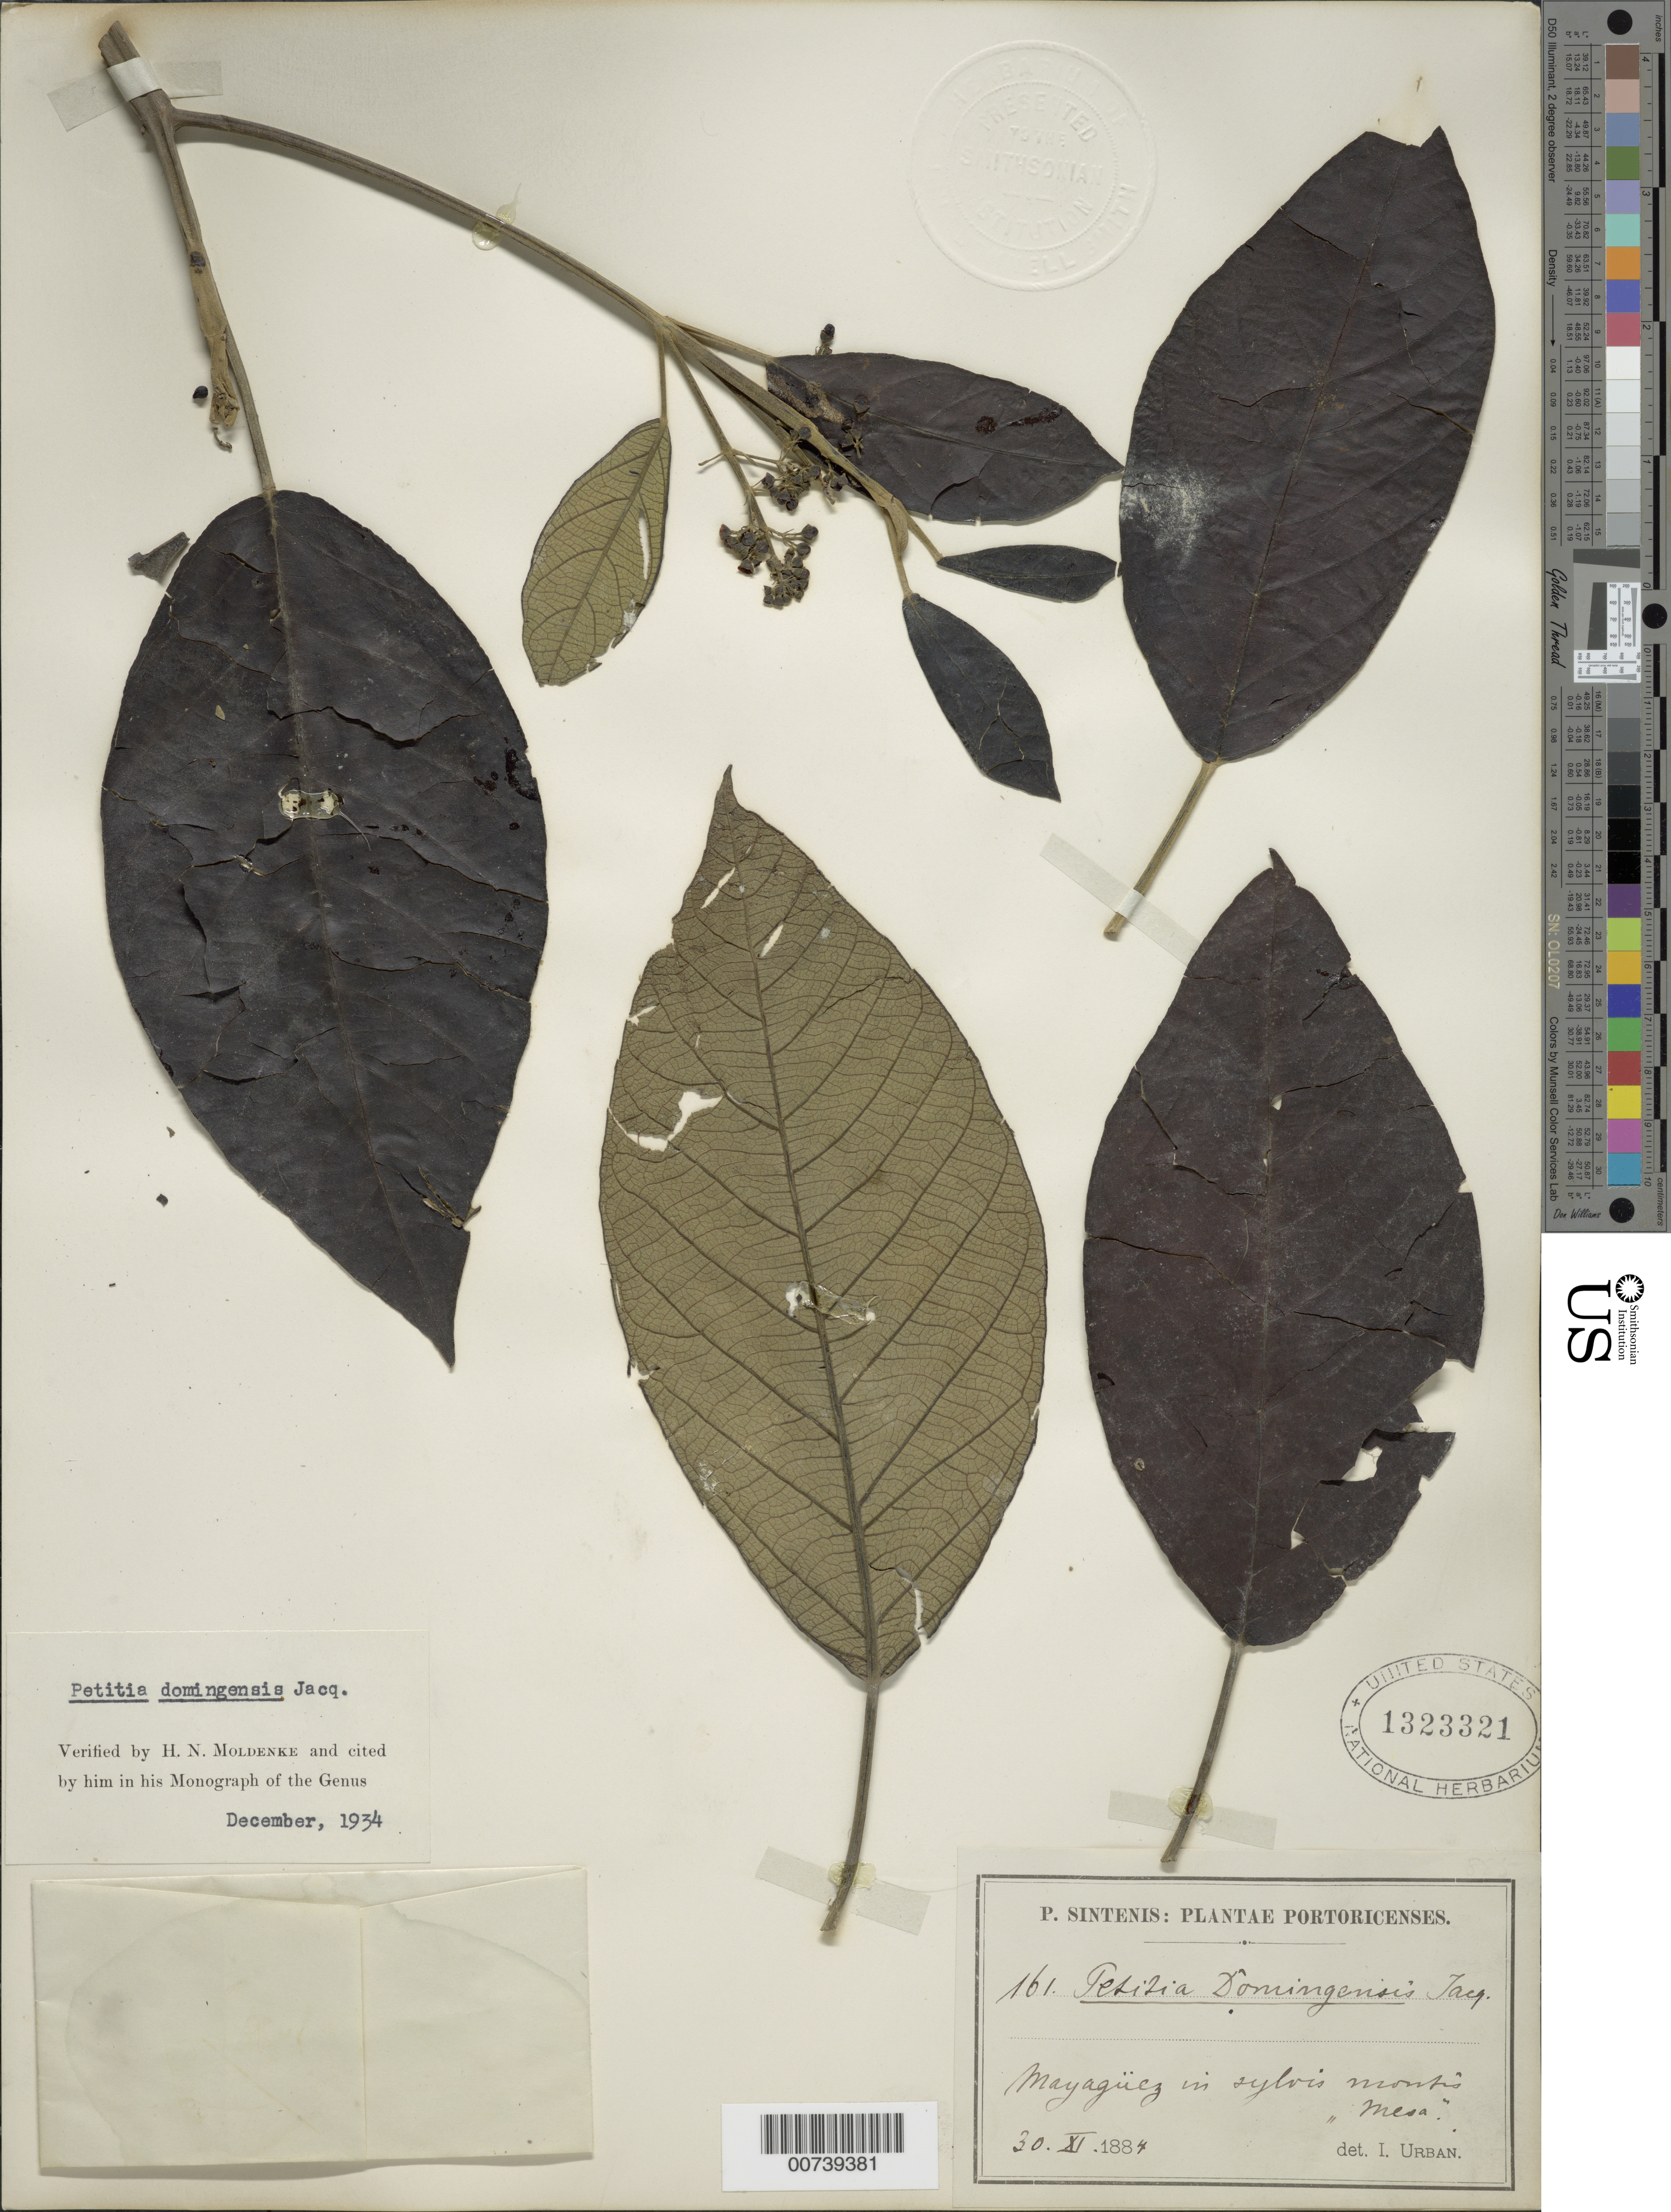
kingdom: Plantae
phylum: Tracheophyta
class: Magnoliopsida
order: Lamiales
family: Lamiaceae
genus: Petitia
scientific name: Petitia domingensis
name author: Jacq.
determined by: Moldenke, H. N.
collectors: P. Sintenis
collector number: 161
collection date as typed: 30 Nov 1884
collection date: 1884-11-30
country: Puerto Rico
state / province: Mayagüez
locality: Mayaguez in sylvis montis Mesa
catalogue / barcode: US 1323321